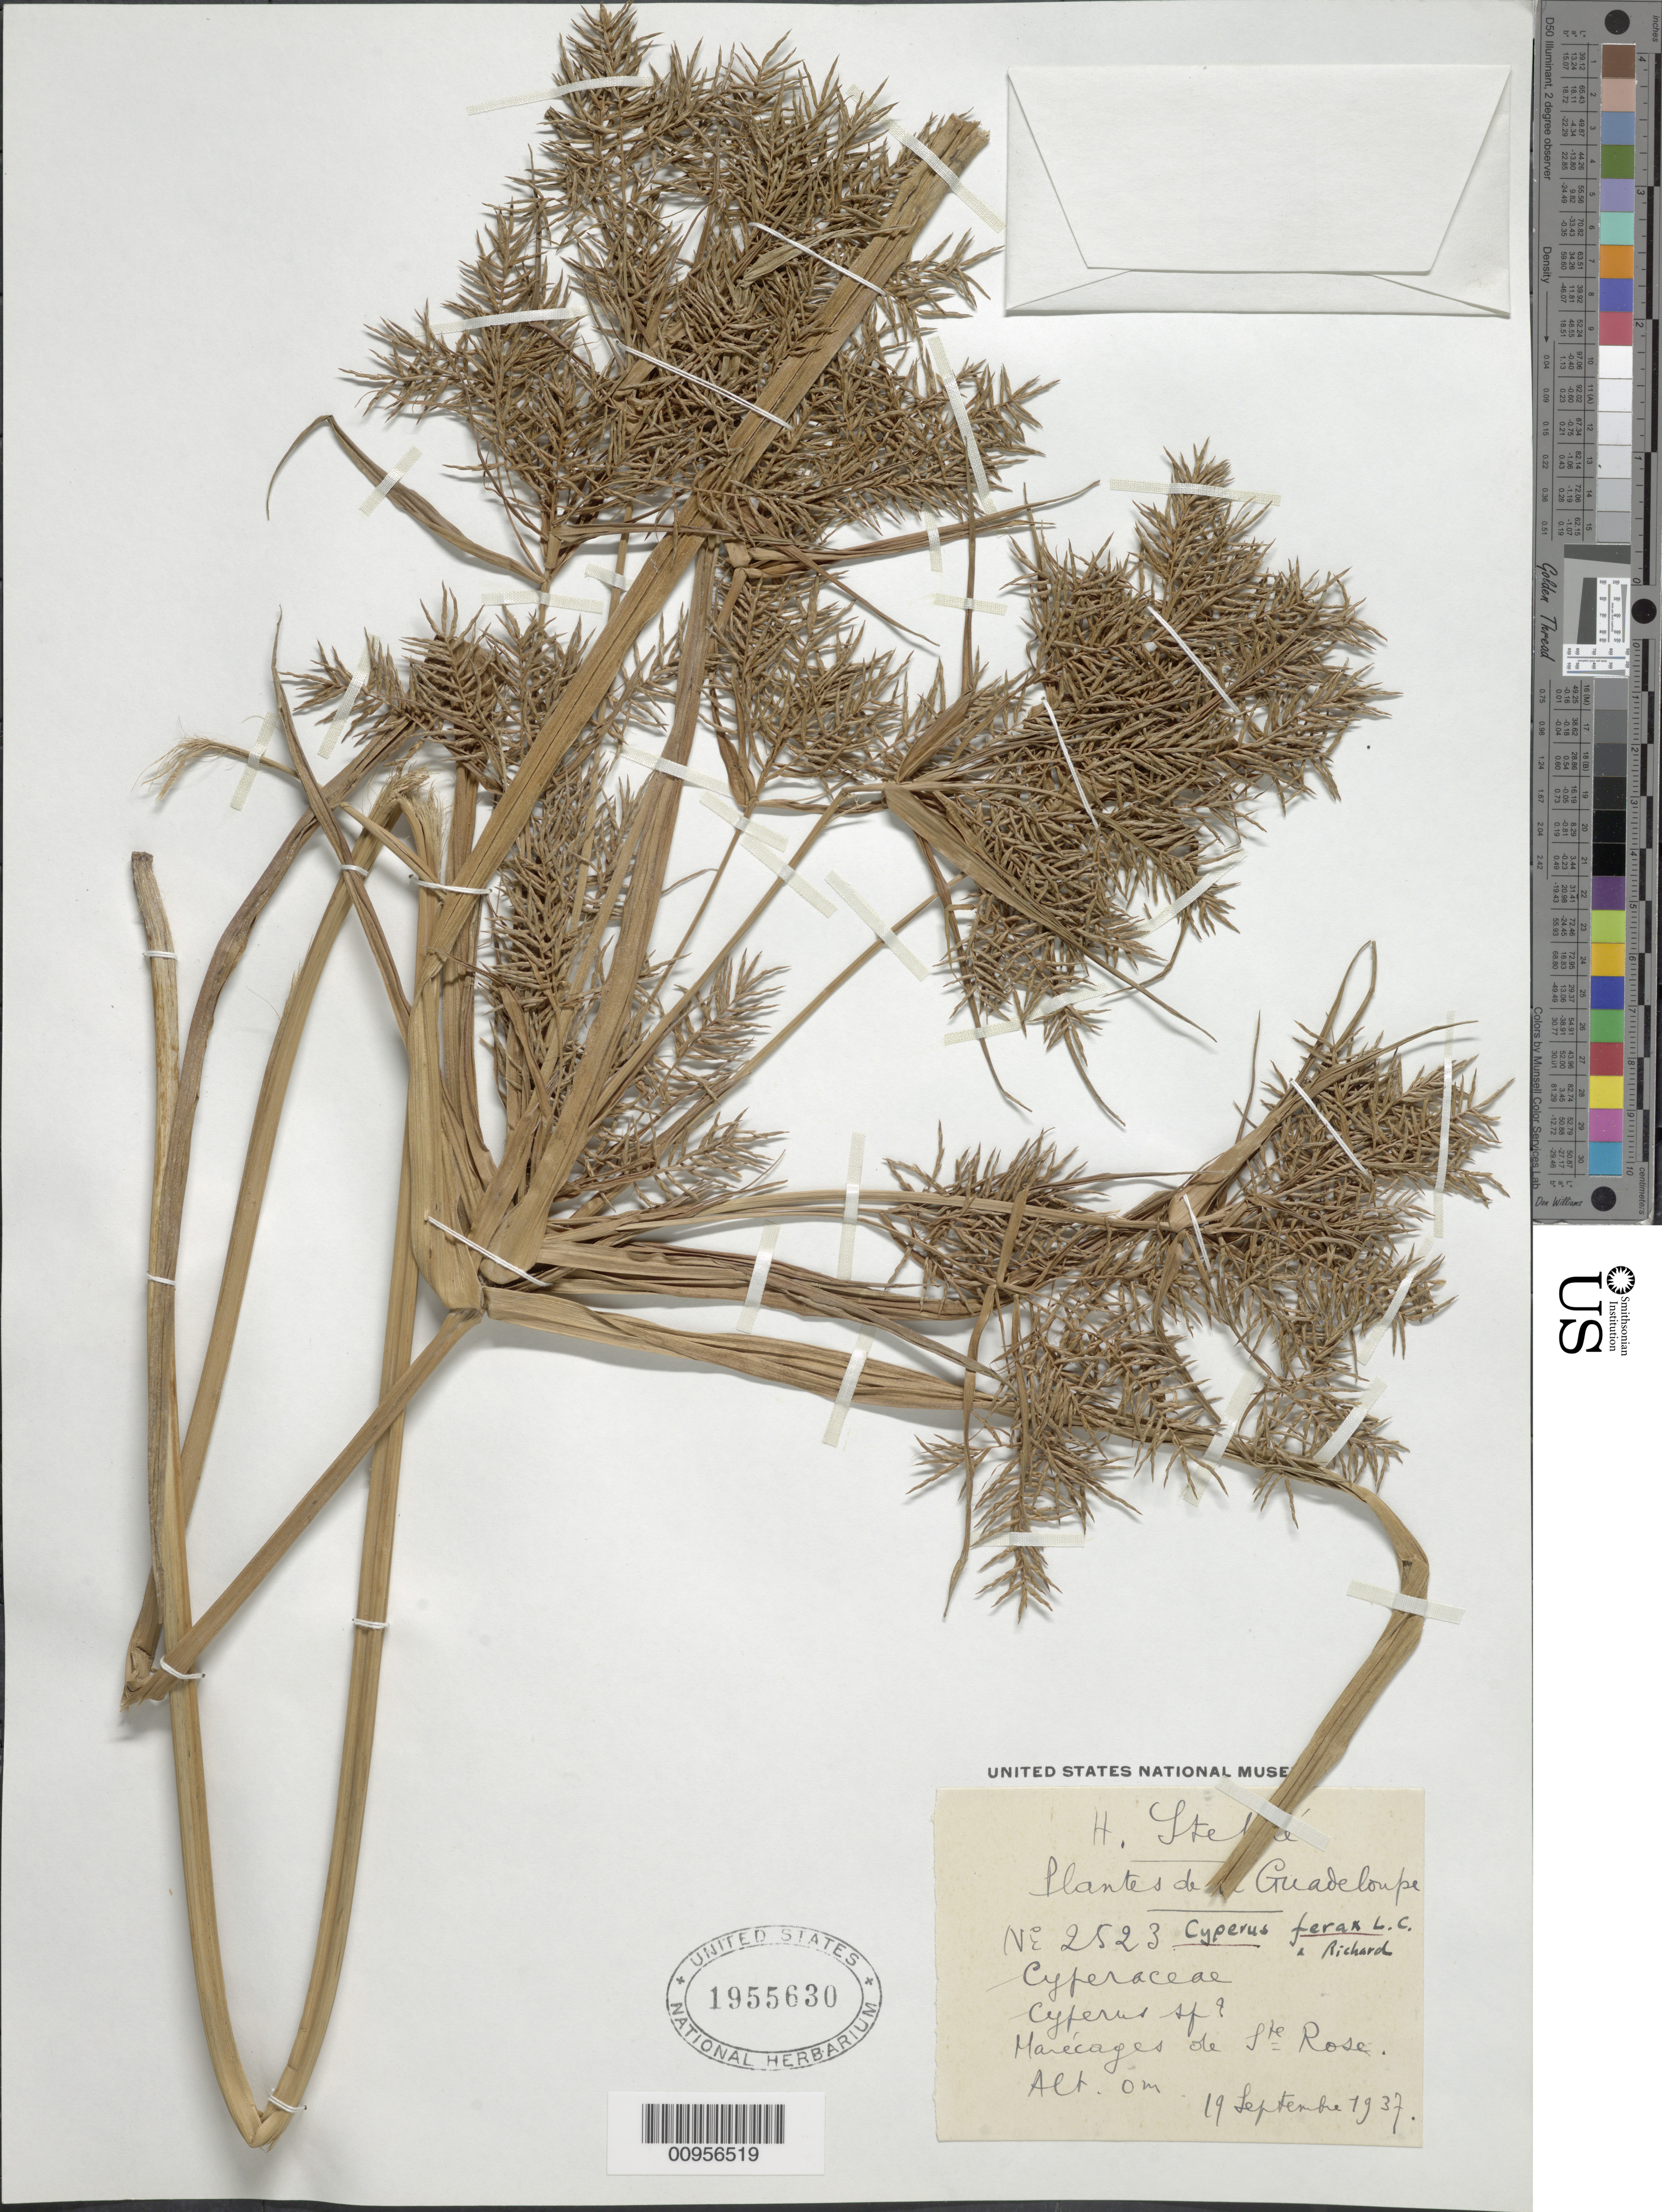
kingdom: Plantae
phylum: Tracheophyta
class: Liliopsida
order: Poales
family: Cyperaceae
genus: Cyperus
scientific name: Cyperus odoratus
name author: L.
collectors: H. Stehlé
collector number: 2523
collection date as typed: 19 Sep 1937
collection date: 1937-09-19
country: Guadeloupe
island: Basse Terre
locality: St. Rose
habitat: Marécages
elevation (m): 0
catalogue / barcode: US 1955630